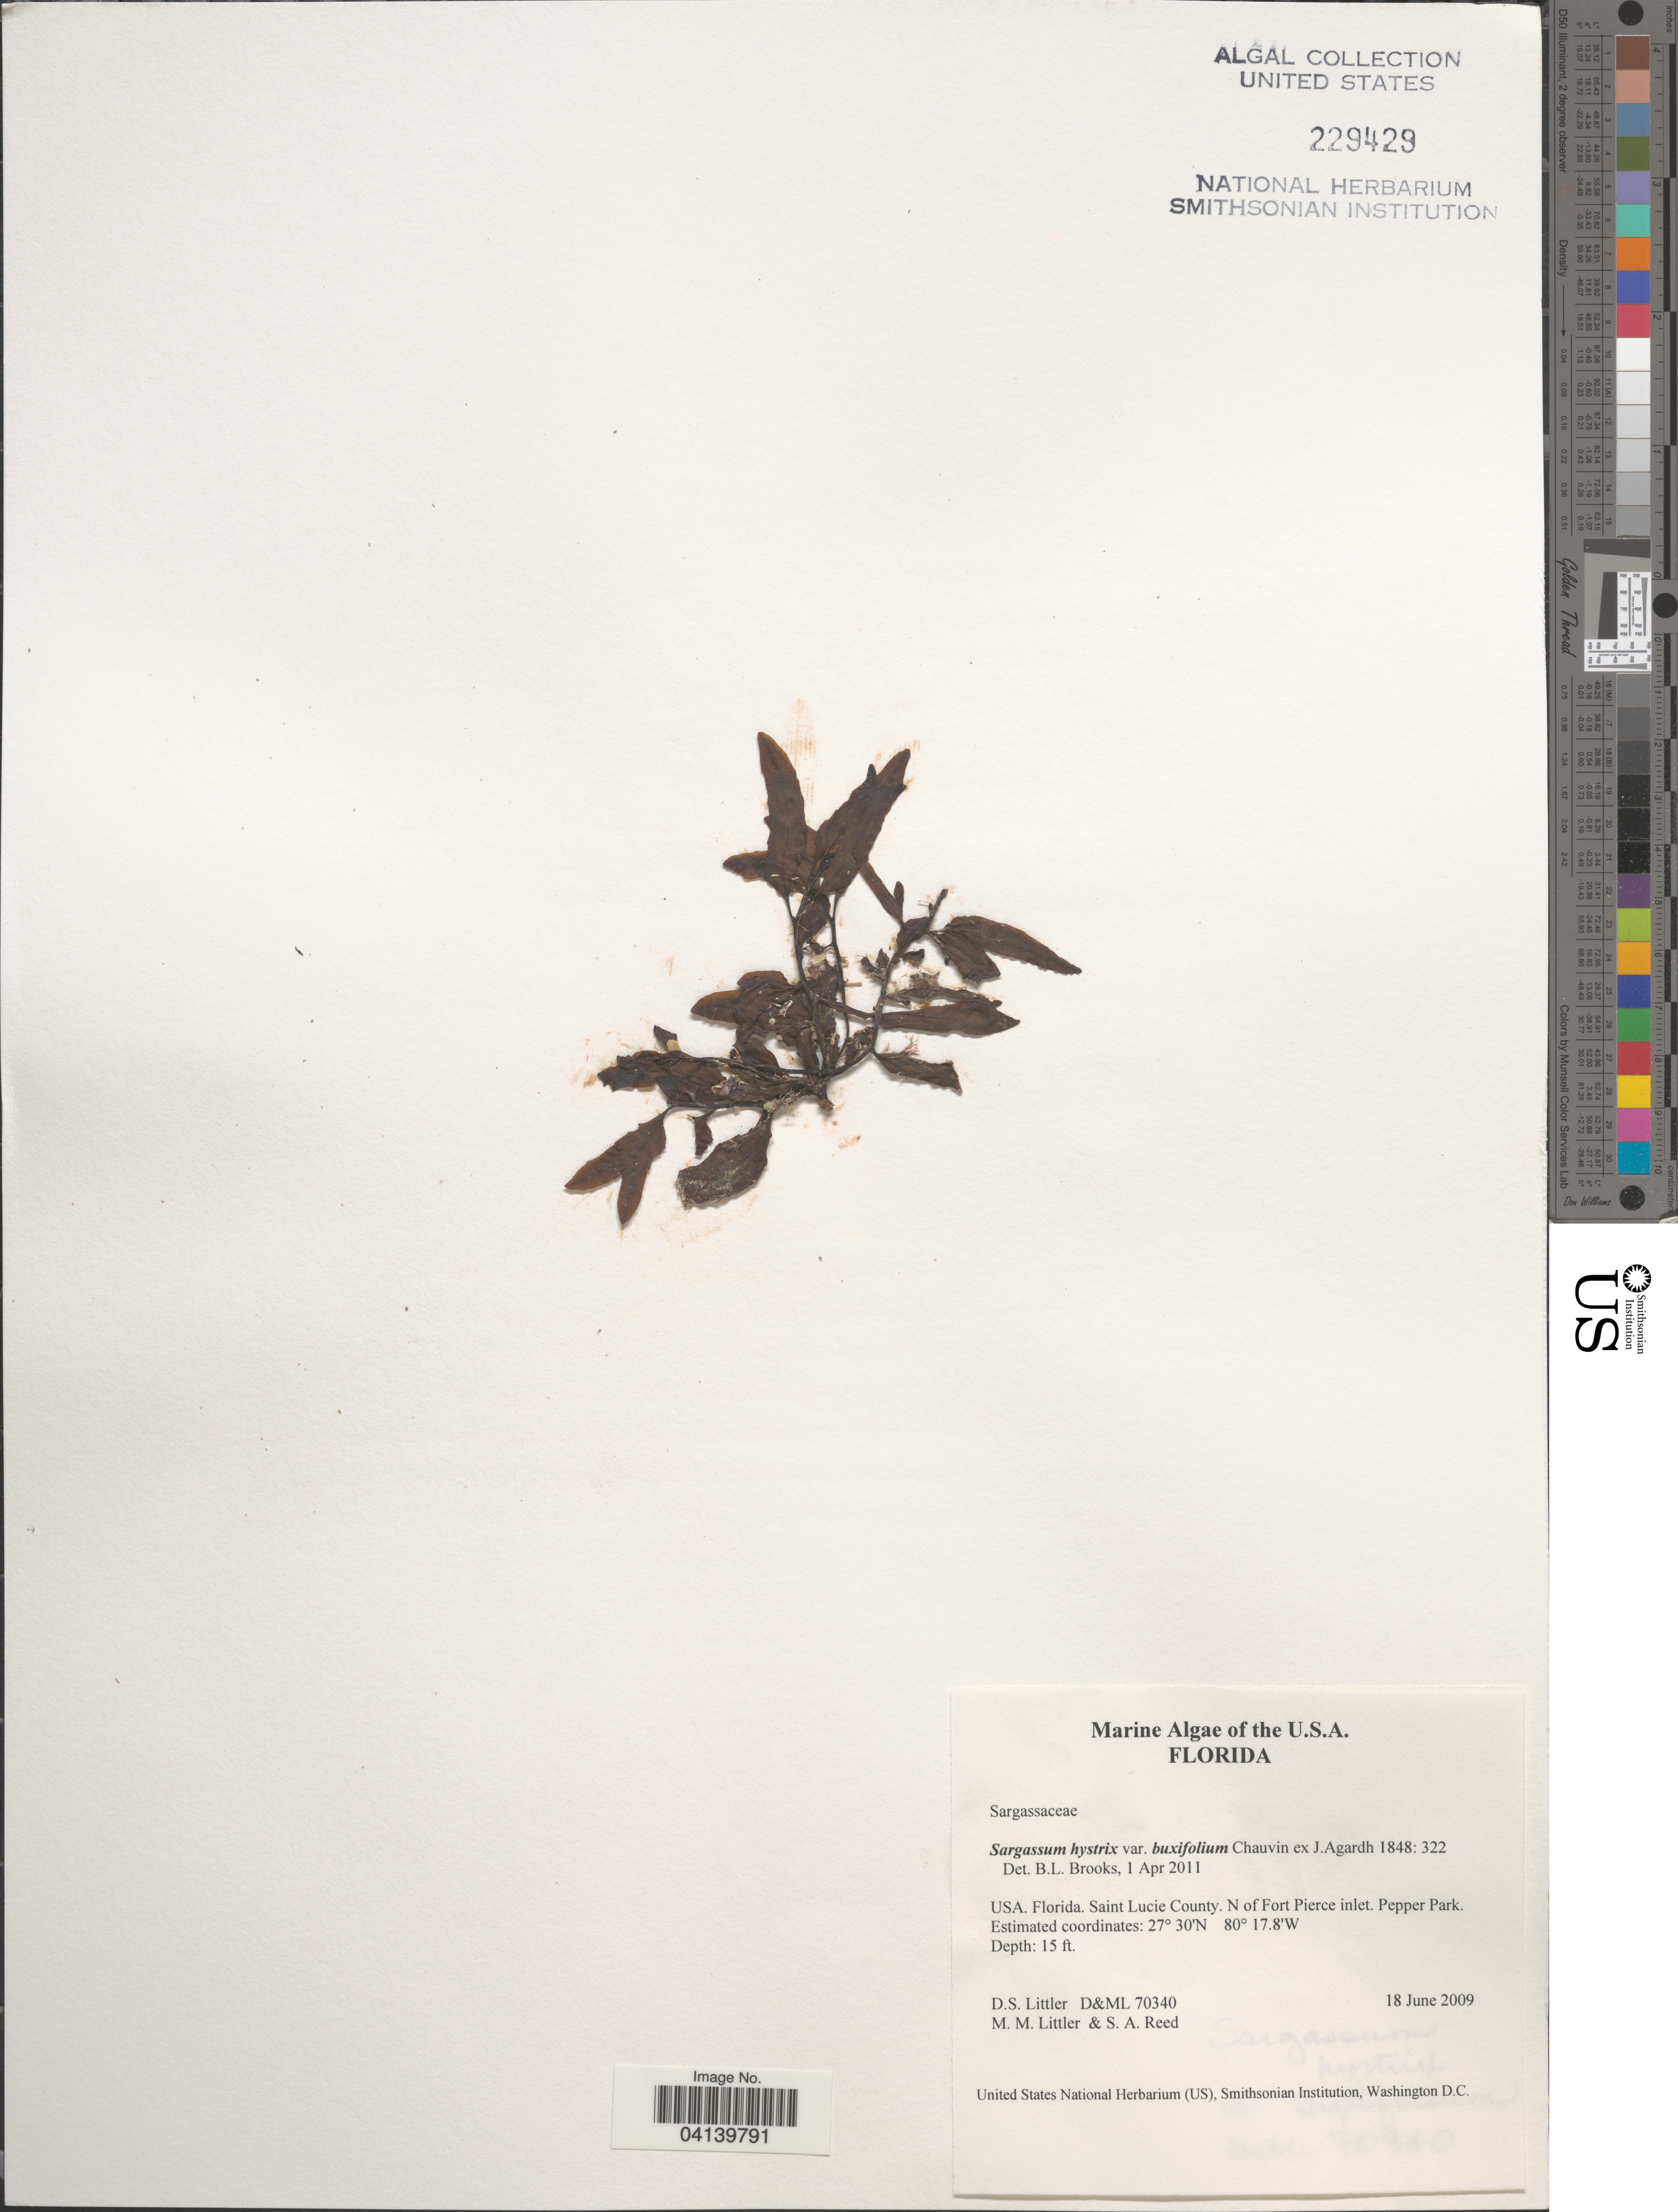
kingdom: Chromista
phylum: Ochrophyta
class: Phaeophyceae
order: Fucales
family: Sargassaceae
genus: Sargassum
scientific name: Sargassum hystrix var. buxifolium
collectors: D. S. Littler & S. Reed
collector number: D&ML 70340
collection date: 2009-06-18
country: United States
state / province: Florida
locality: Saint Lucie County. N of Fort Pierce inlet. Pepper Park.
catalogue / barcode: US 229429